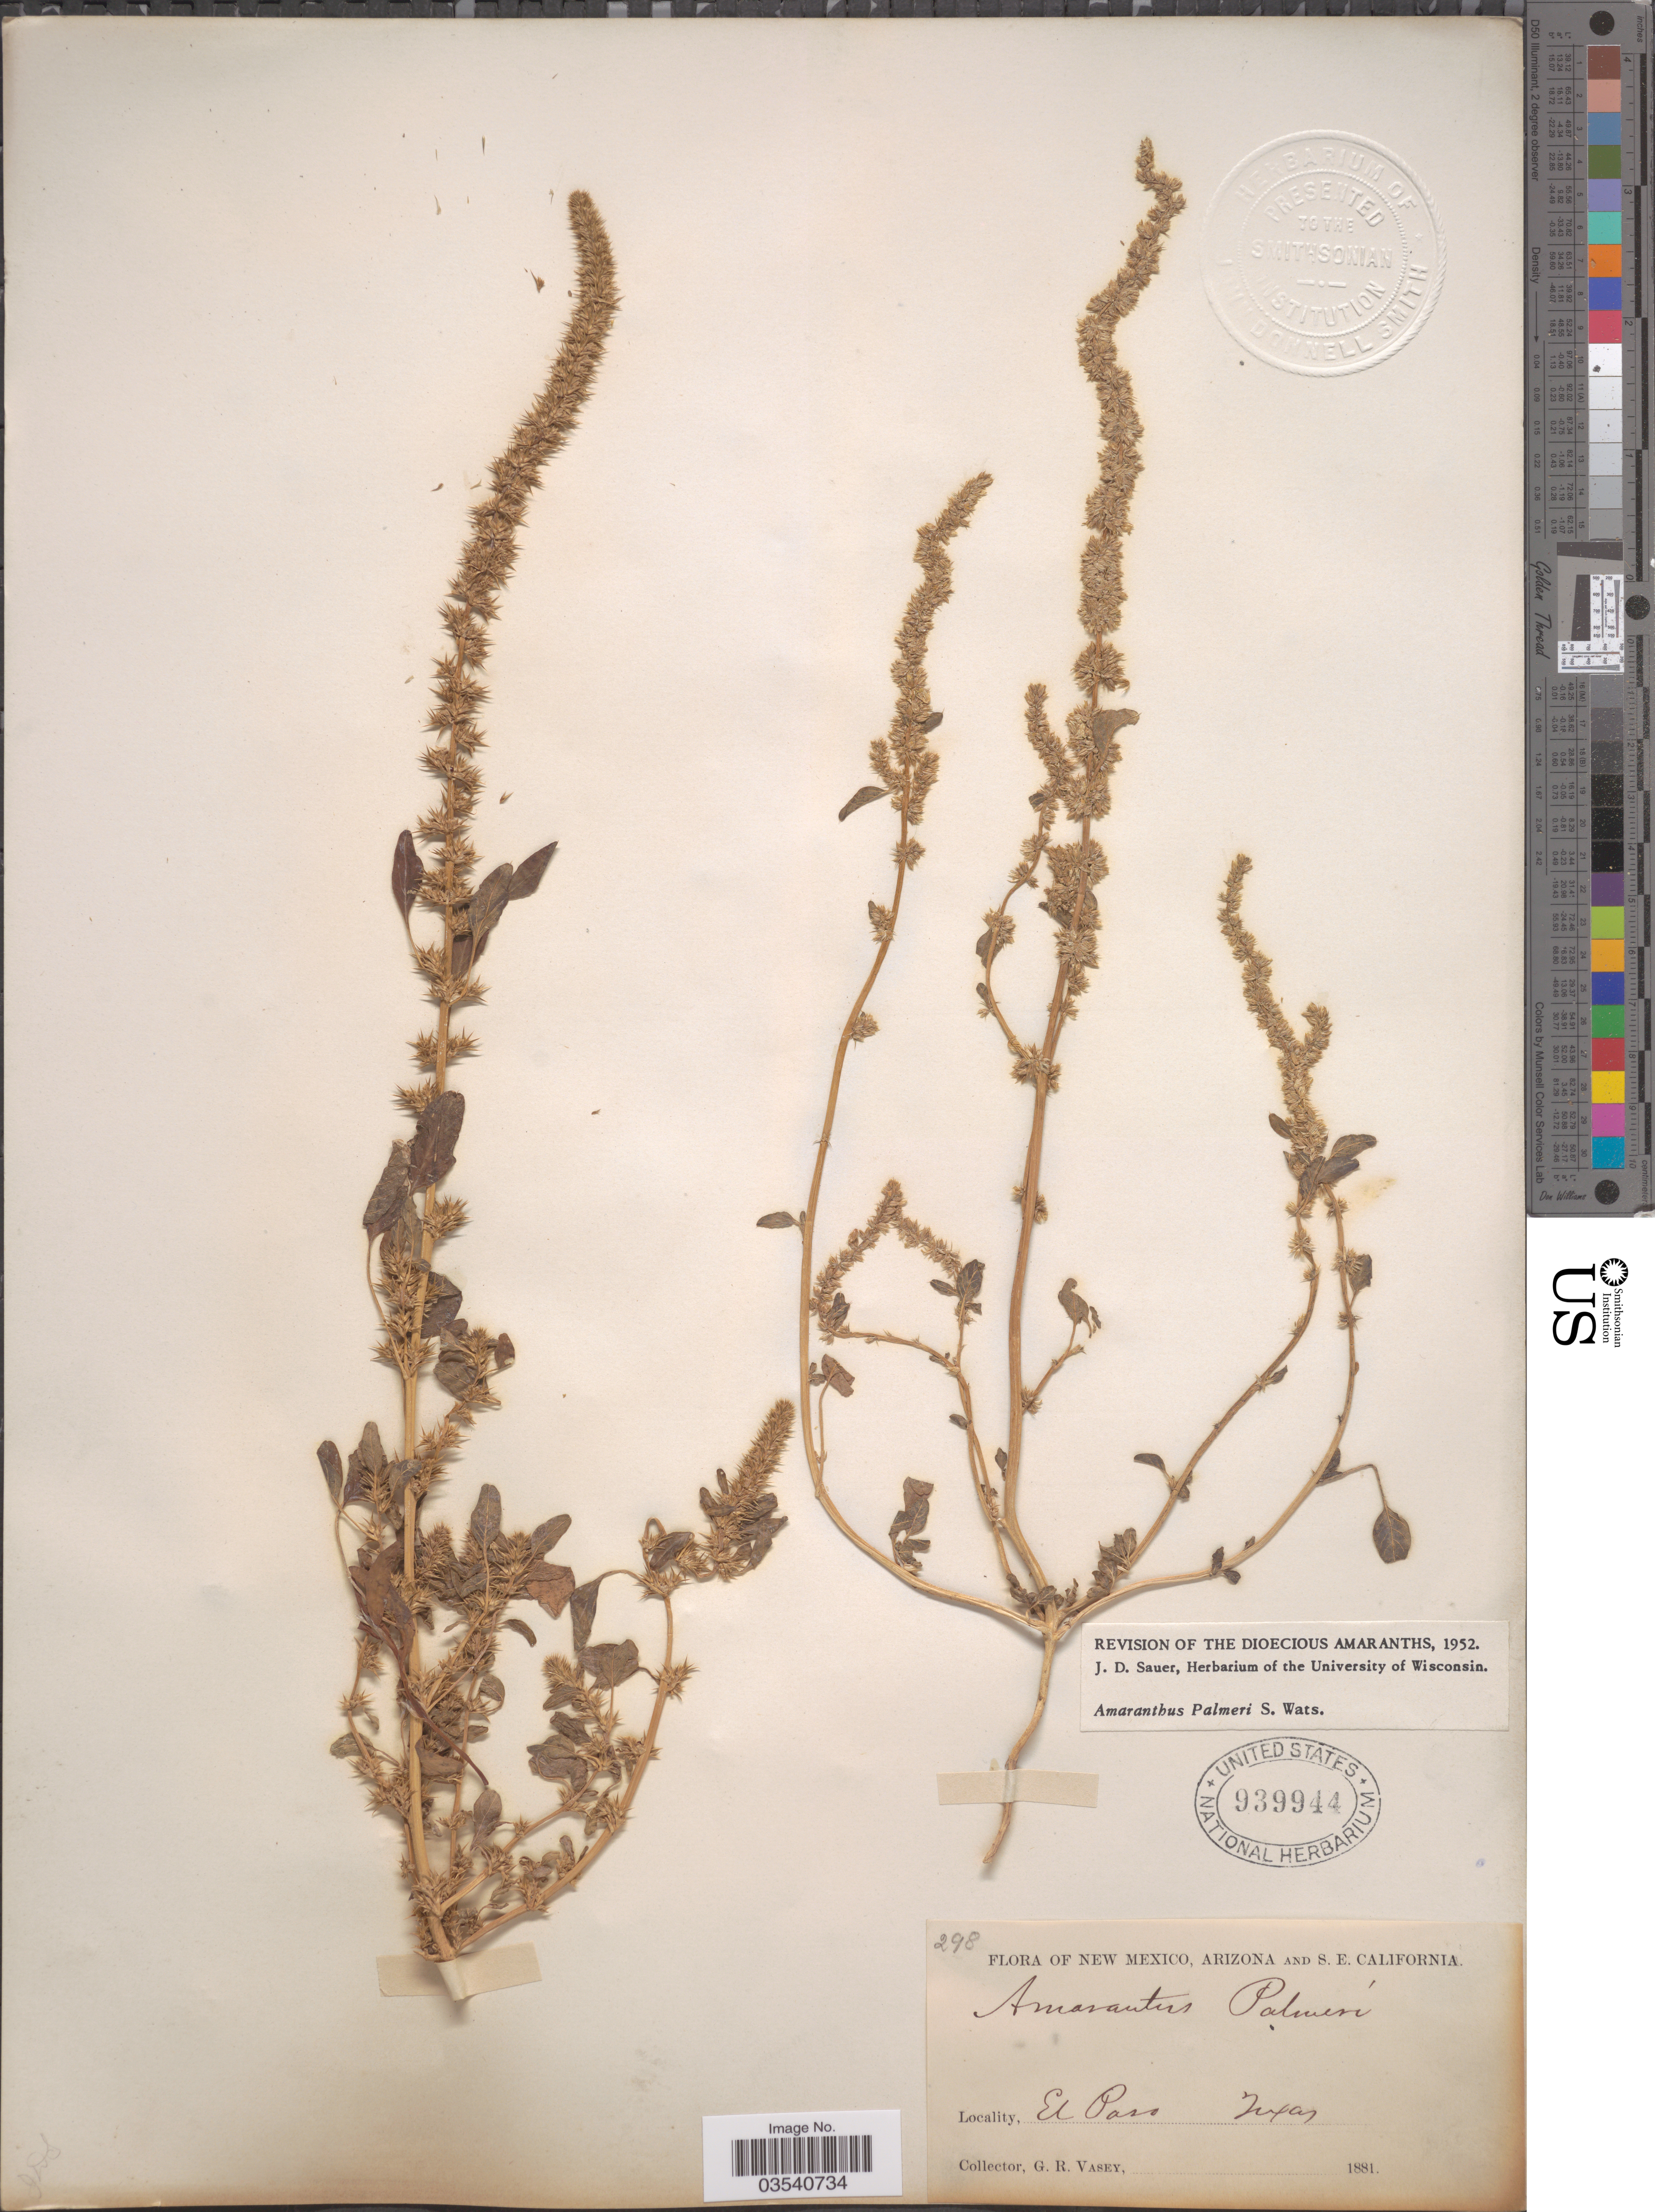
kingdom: Plantae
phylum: Tracheophyta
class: Magnoliopsida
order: Caryophyllales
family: Amaranthaceae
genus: Amaranthus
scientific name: Amaranthus palmeri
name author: S. Watson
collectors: G. R. Vasey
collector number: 298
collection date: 1881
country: United States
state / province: Texas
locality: El Paso.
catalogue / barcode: US 939944